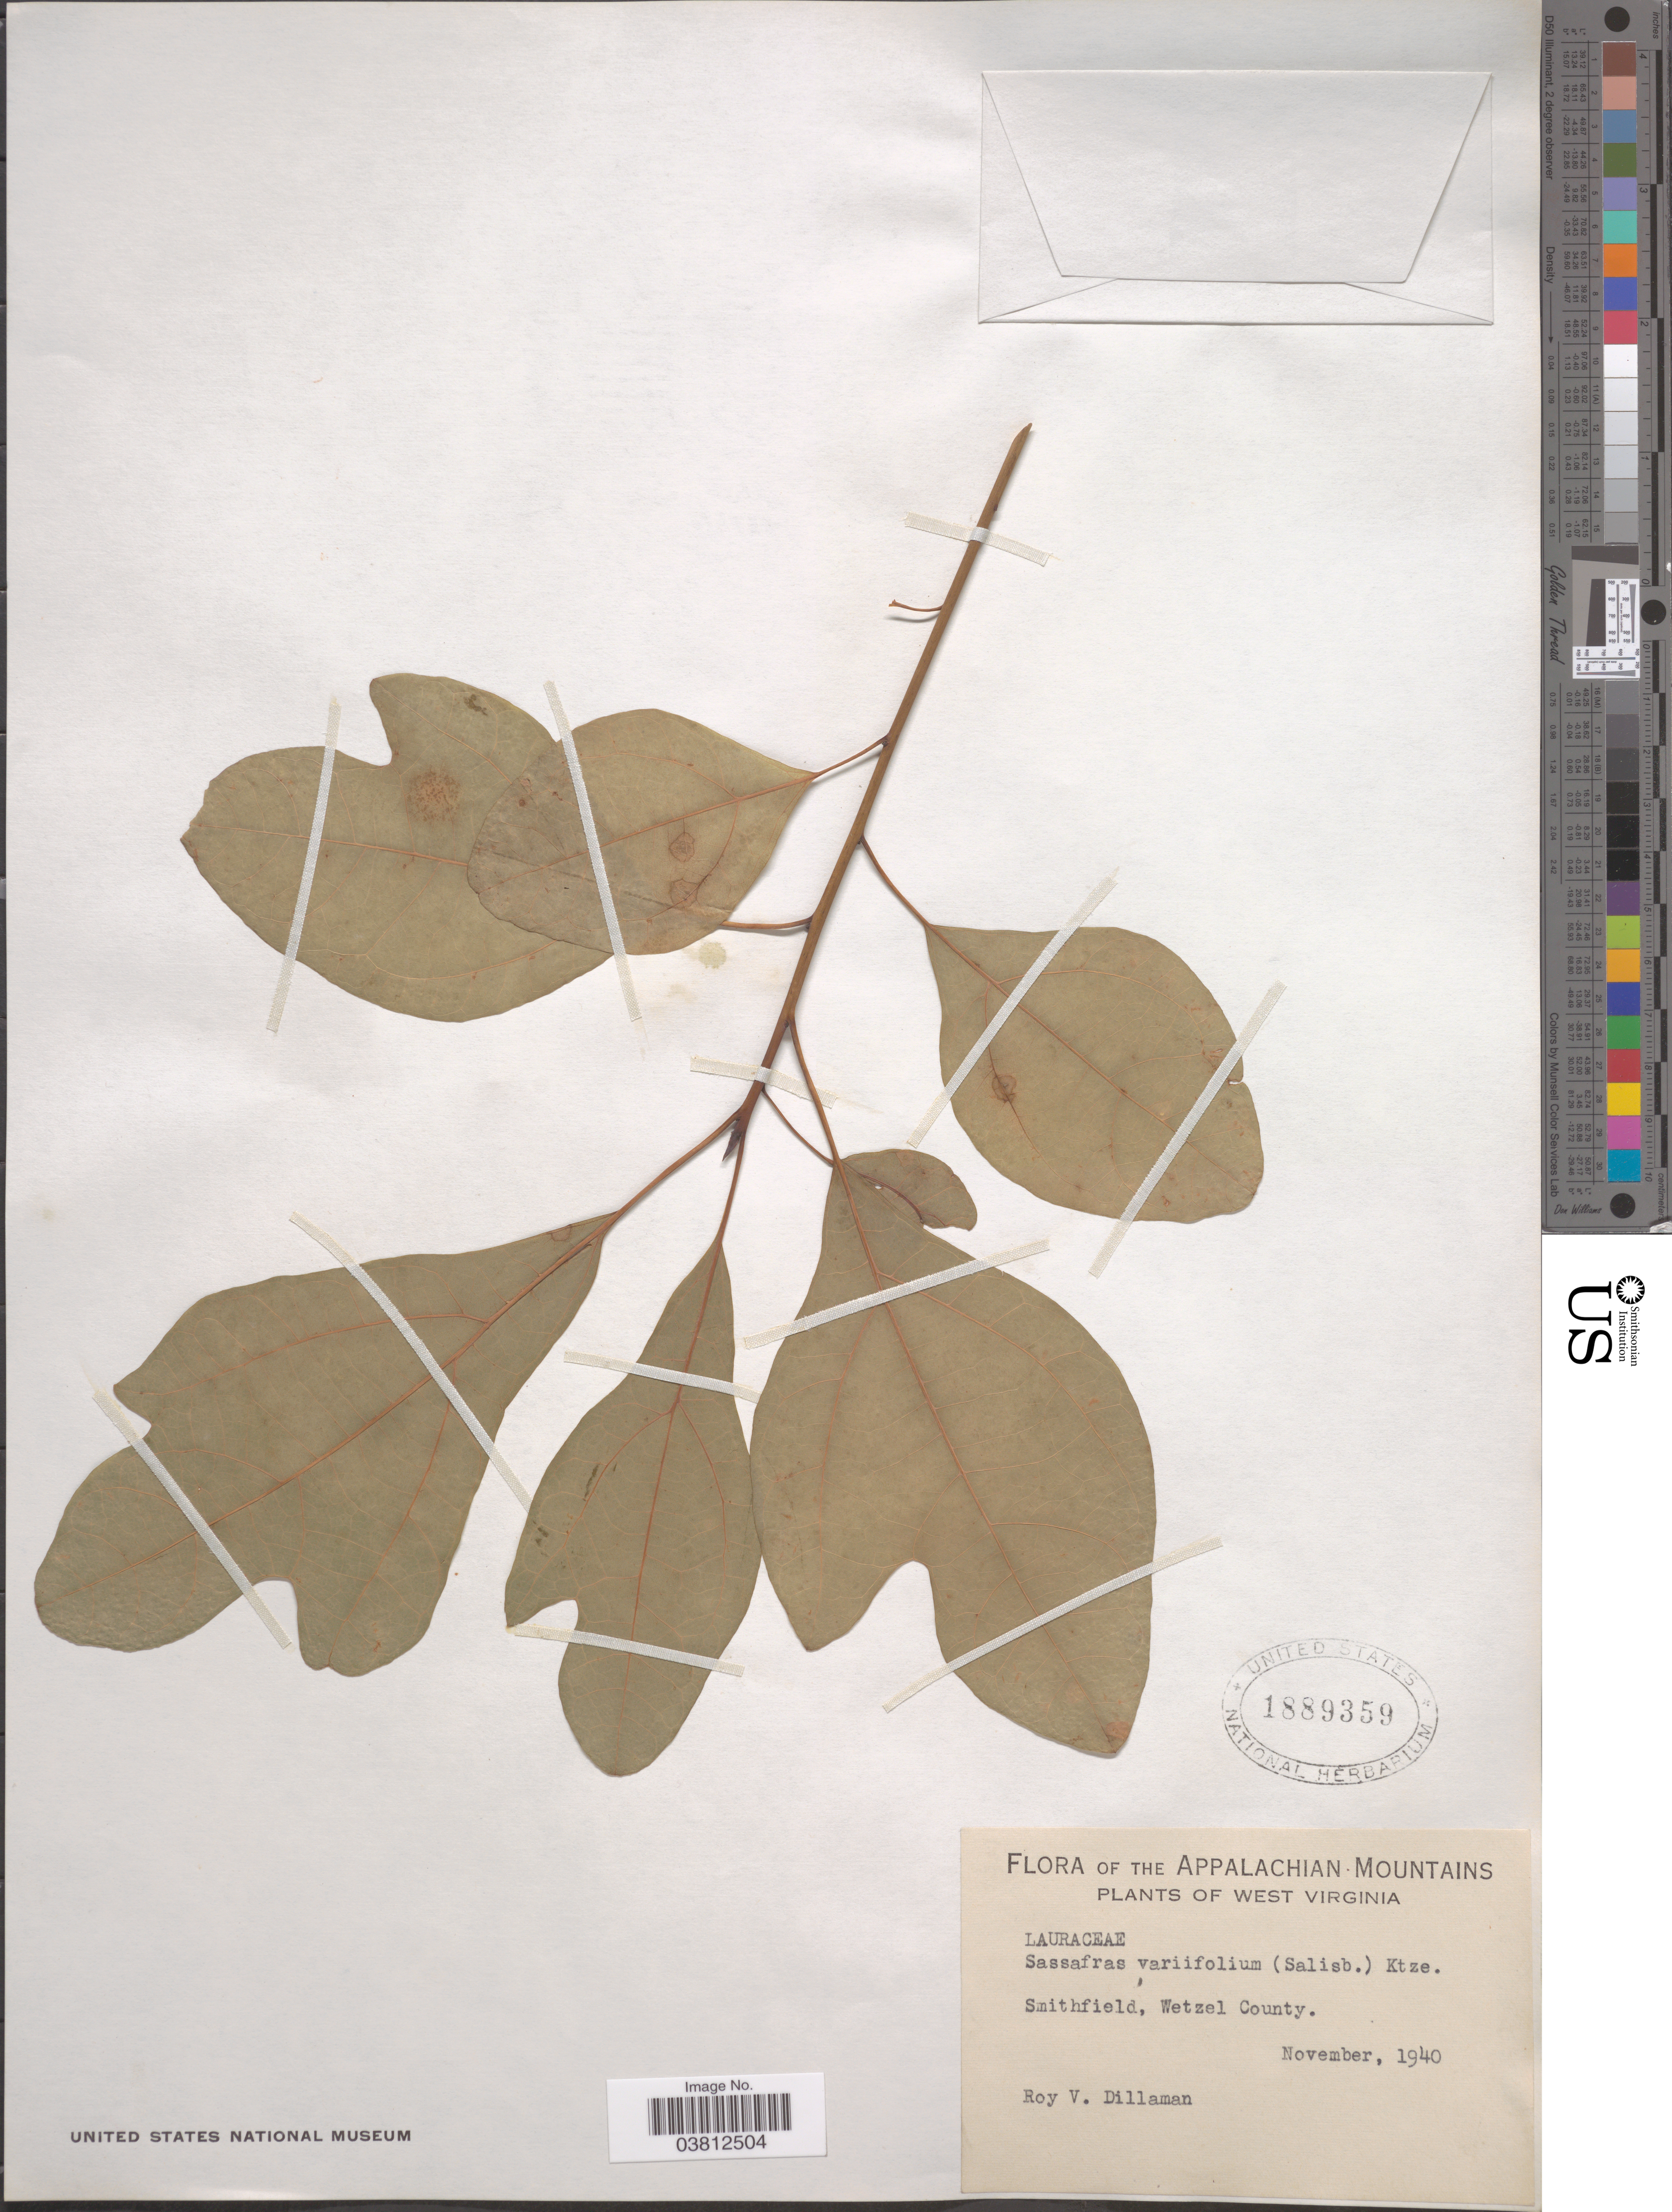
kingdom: Plantae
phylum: Tracheophyta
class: Magnoliopsida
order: Laurales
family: Lauraceae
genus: Sassafras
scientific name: Sassafras albidum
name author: (Nutt.) Nees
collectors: R. Dillaman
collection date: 1940-11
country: United States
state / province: West Virginia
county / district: Wetzel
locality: The Appalachian Mountains. Smithfield, Wetzel County.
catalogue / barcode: US 1889359